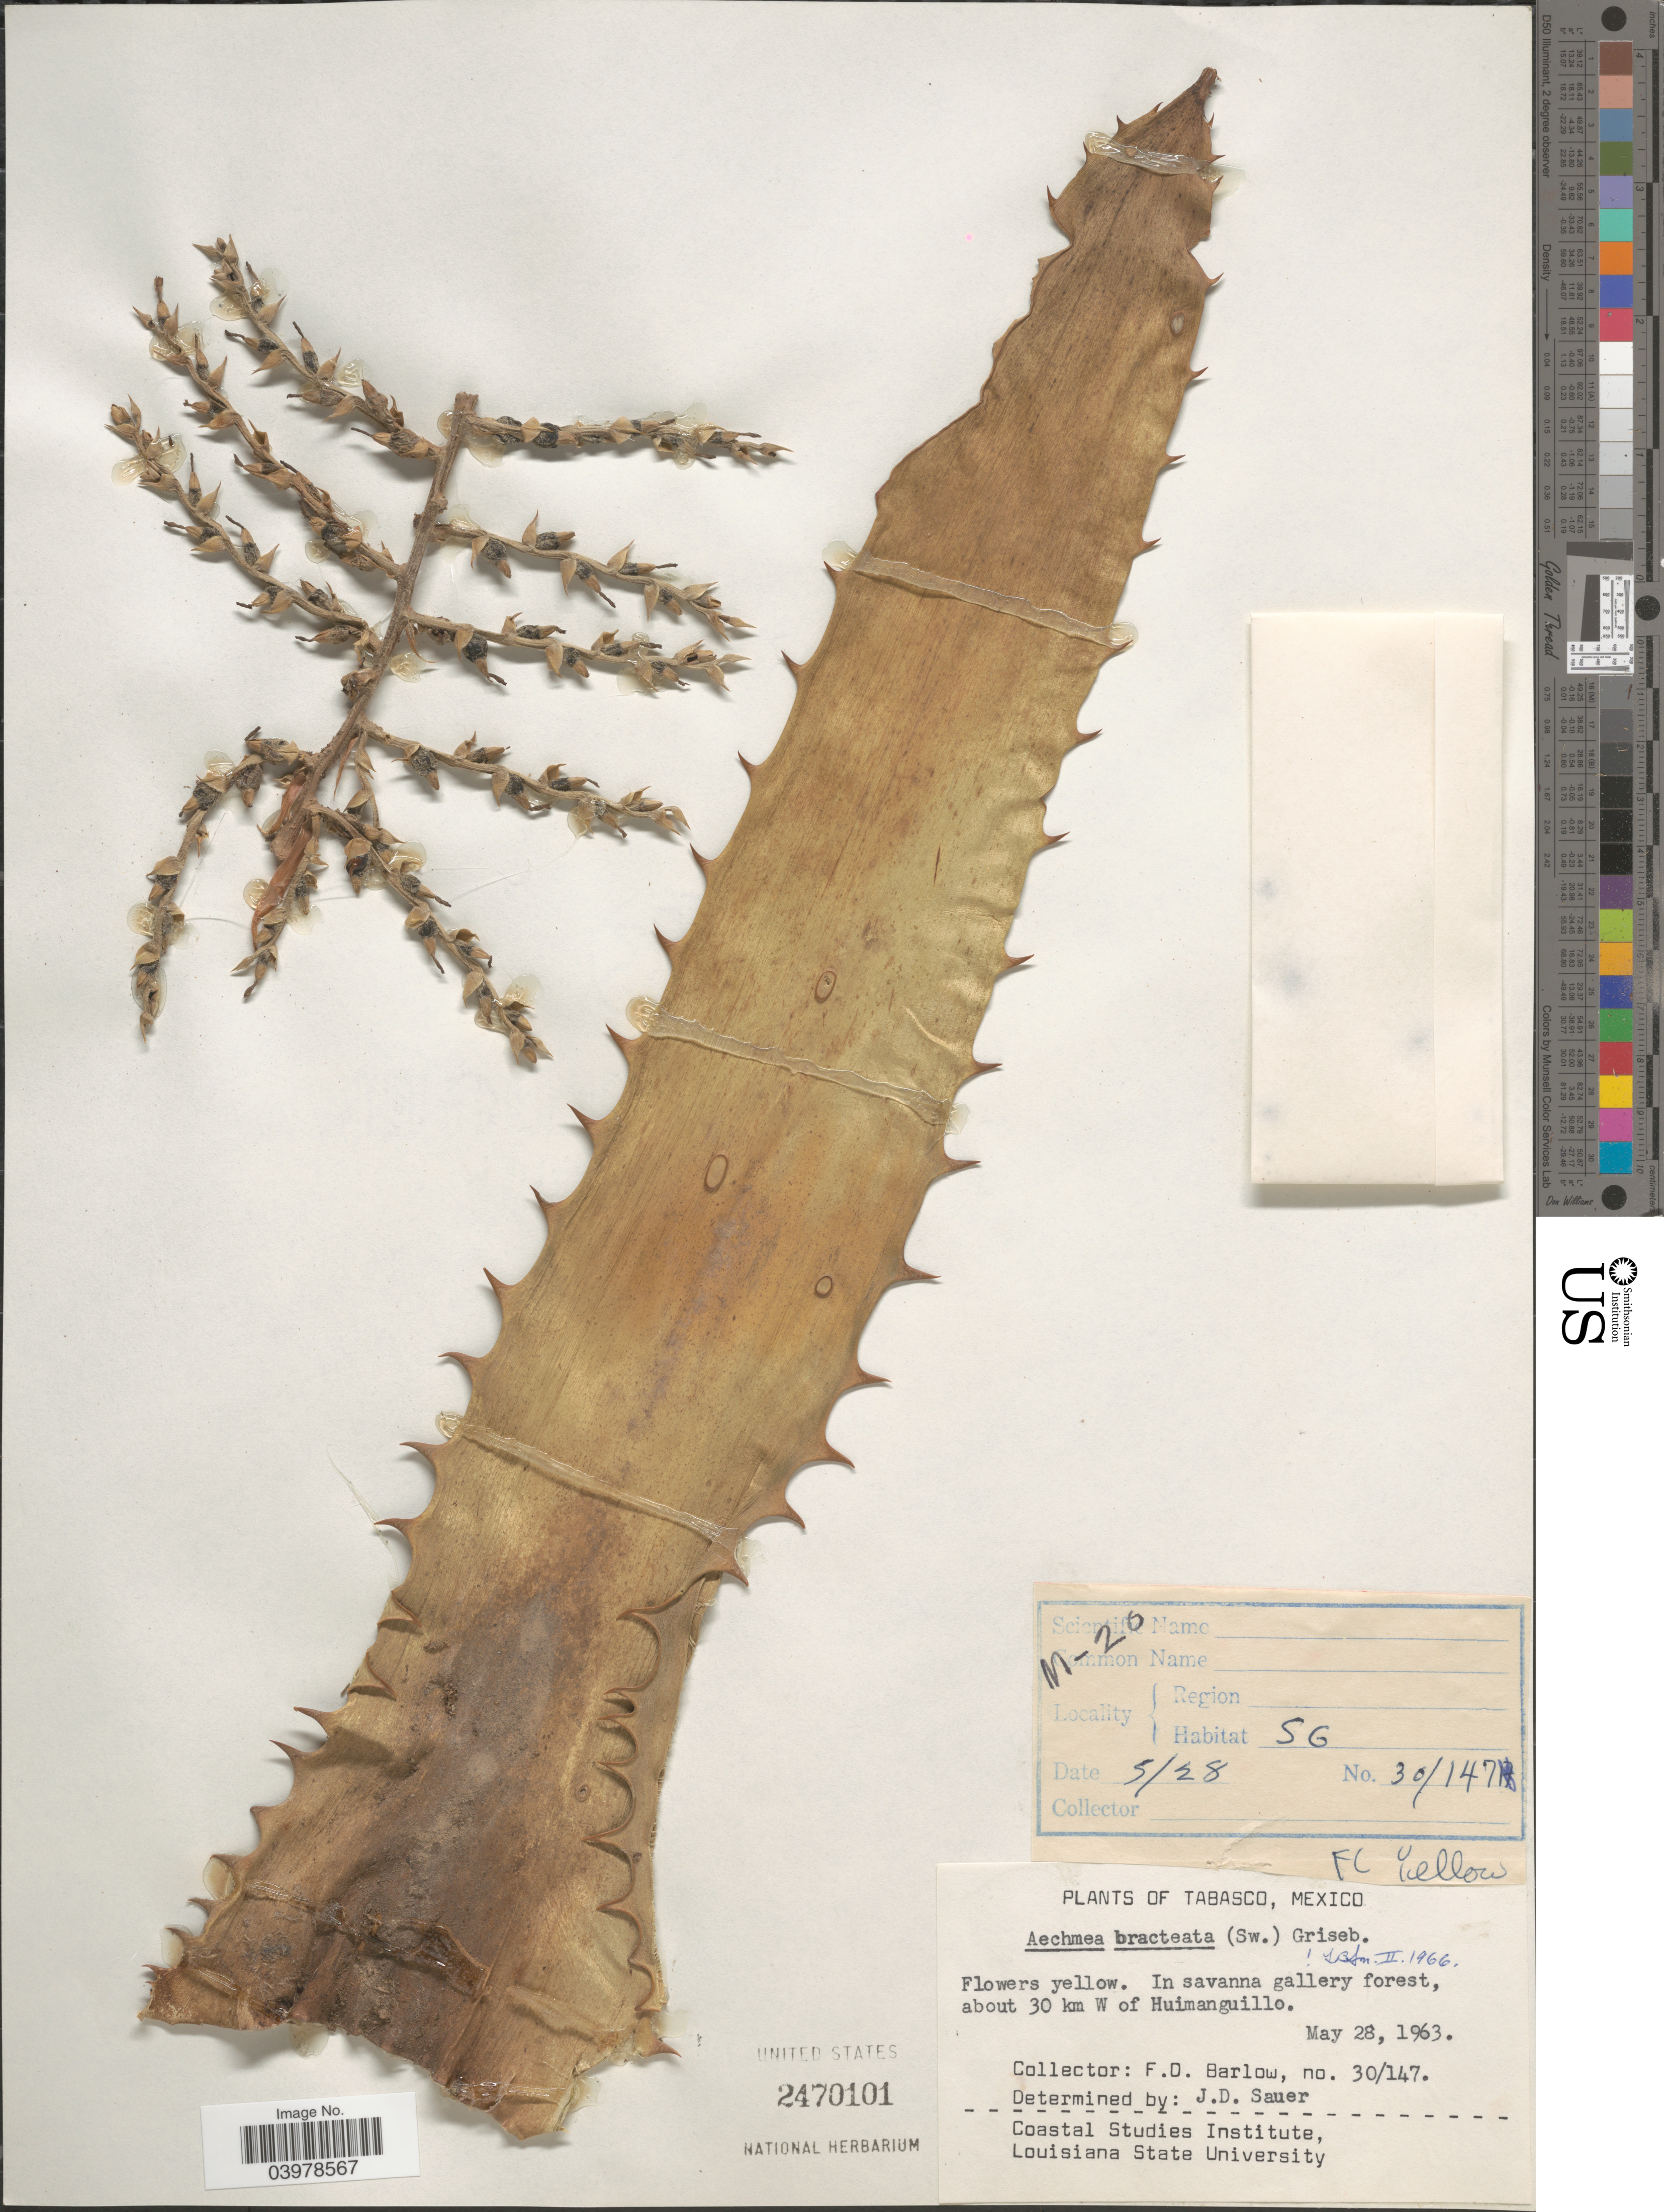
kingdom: Plantae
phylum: Tracheophyta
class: Liliopsida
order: Poales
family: Bromeliaceae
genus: Aechmea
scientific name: Aechmea bracteata var. bracteata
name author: (Sw.) Griseb.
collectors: F. D. Barlow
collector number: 30/147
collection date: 1963-05-28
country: Mexico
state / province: Tabasco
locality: In savanna gallery forest, about 30 km W of Huimanguillo.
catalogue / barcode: US 2470101